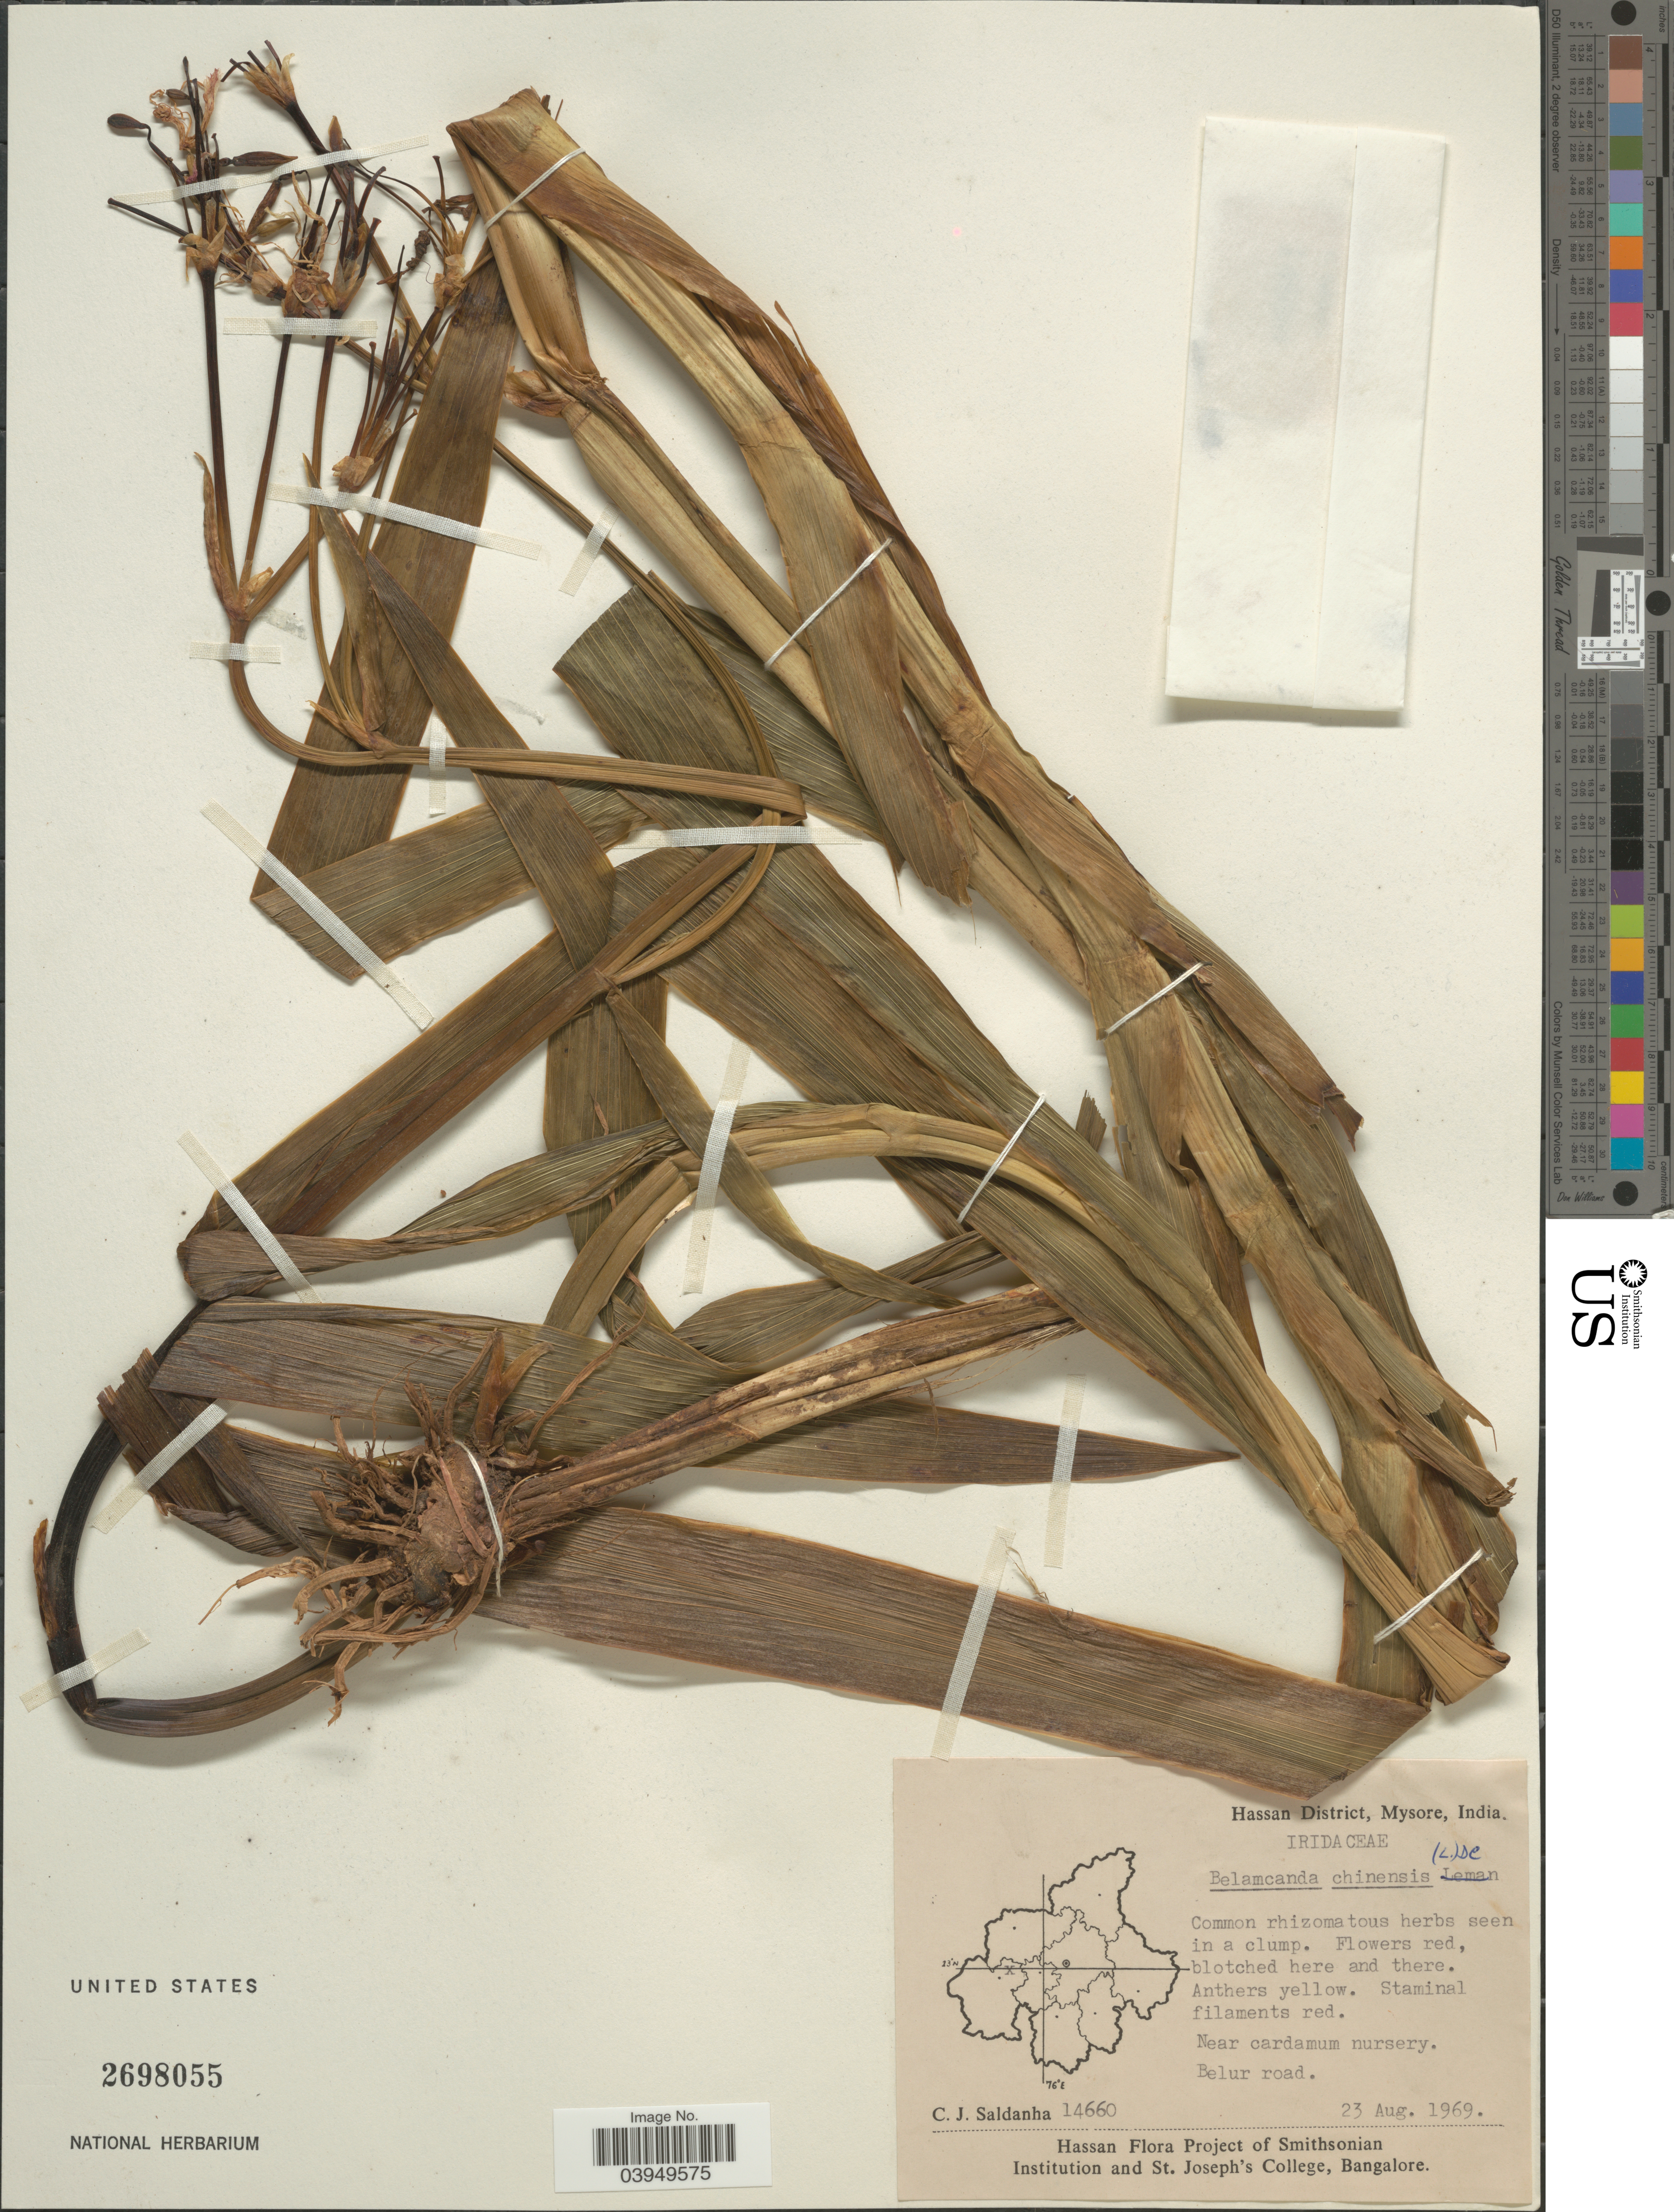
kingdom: Plantae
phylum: Tracheophyta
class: Liliopsida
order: Asparagales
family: Iridaceae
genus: Iris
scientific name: Iris chinensis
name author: Curtis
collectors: C. J. Saldanha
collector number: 14660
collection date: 1969-08-23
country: India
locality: Hassan District, Mysore. Near cardamum nursery. Belur road.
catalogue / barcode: US 2698055